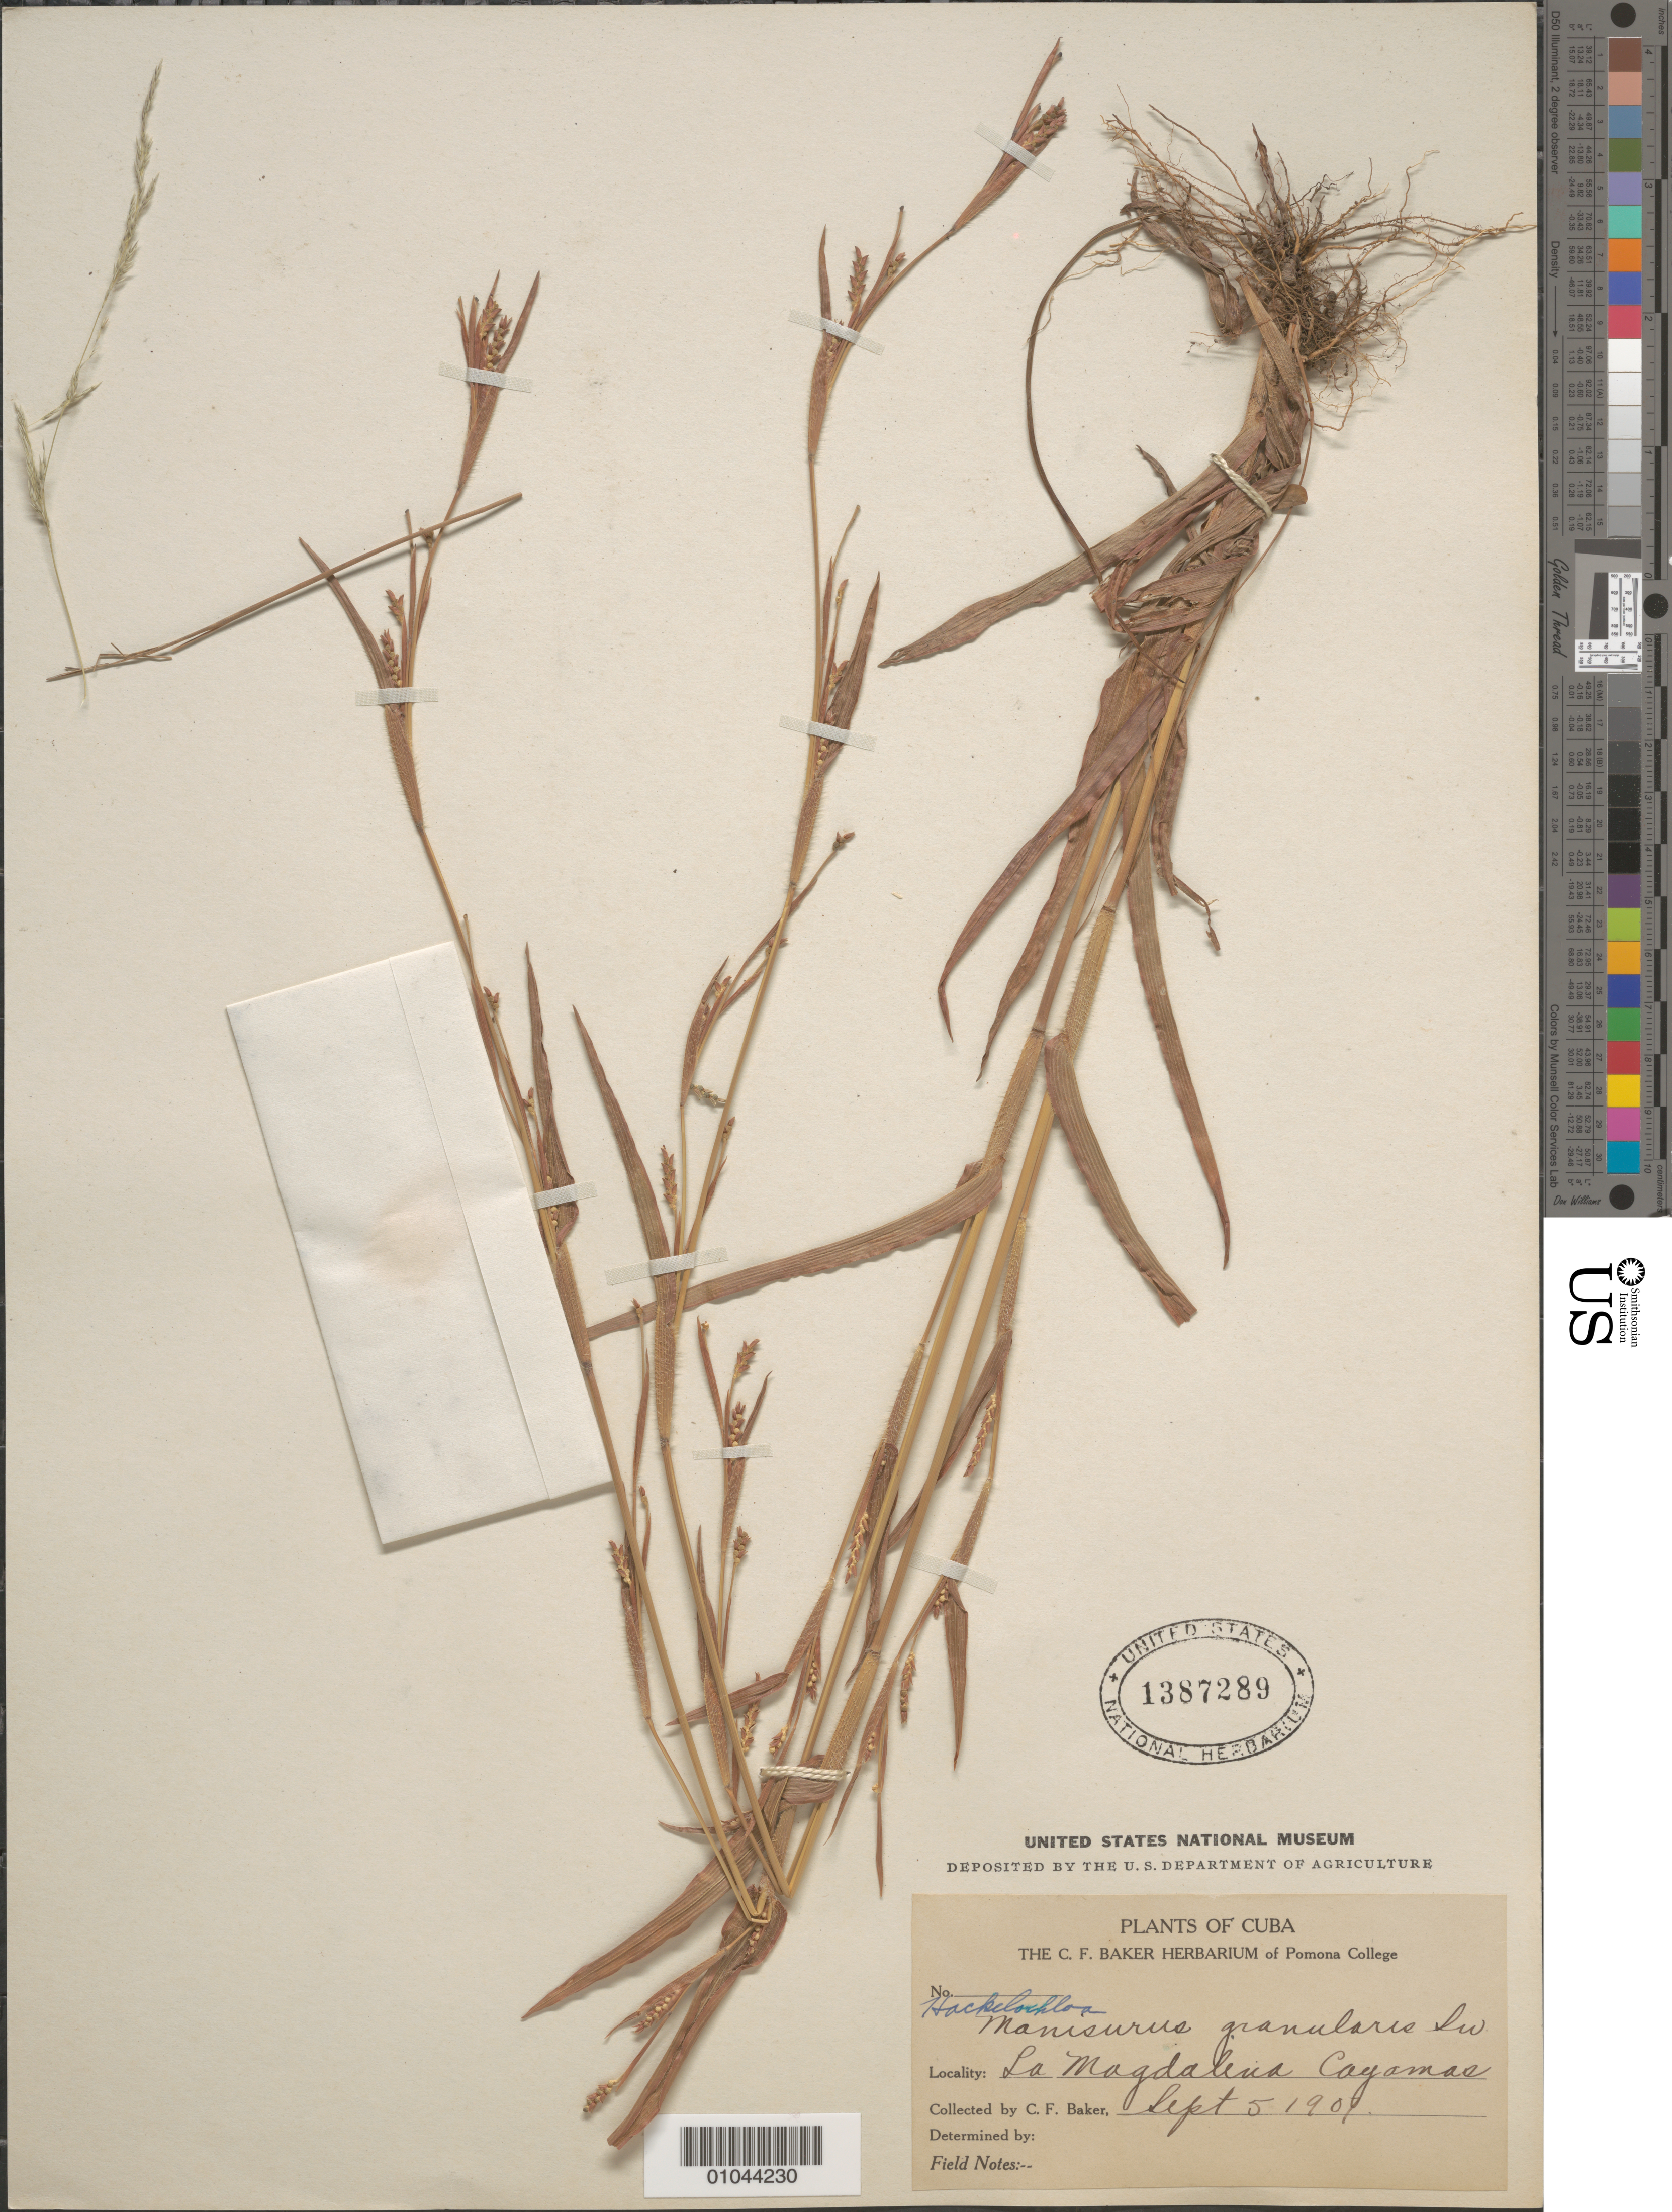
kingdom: Plantae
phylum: Tracheophyta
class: Liliopsida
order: Poales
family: Poaceae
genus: Mnesithea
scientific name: Mnesithea granularis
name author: (L.) de Koning & Sosef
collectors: C. F. Baker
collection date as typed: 05 Sep 1907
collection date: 1907-09-05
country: Cuba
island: Cuba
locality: La Magdalina Cayamas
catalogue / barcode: US 1387289